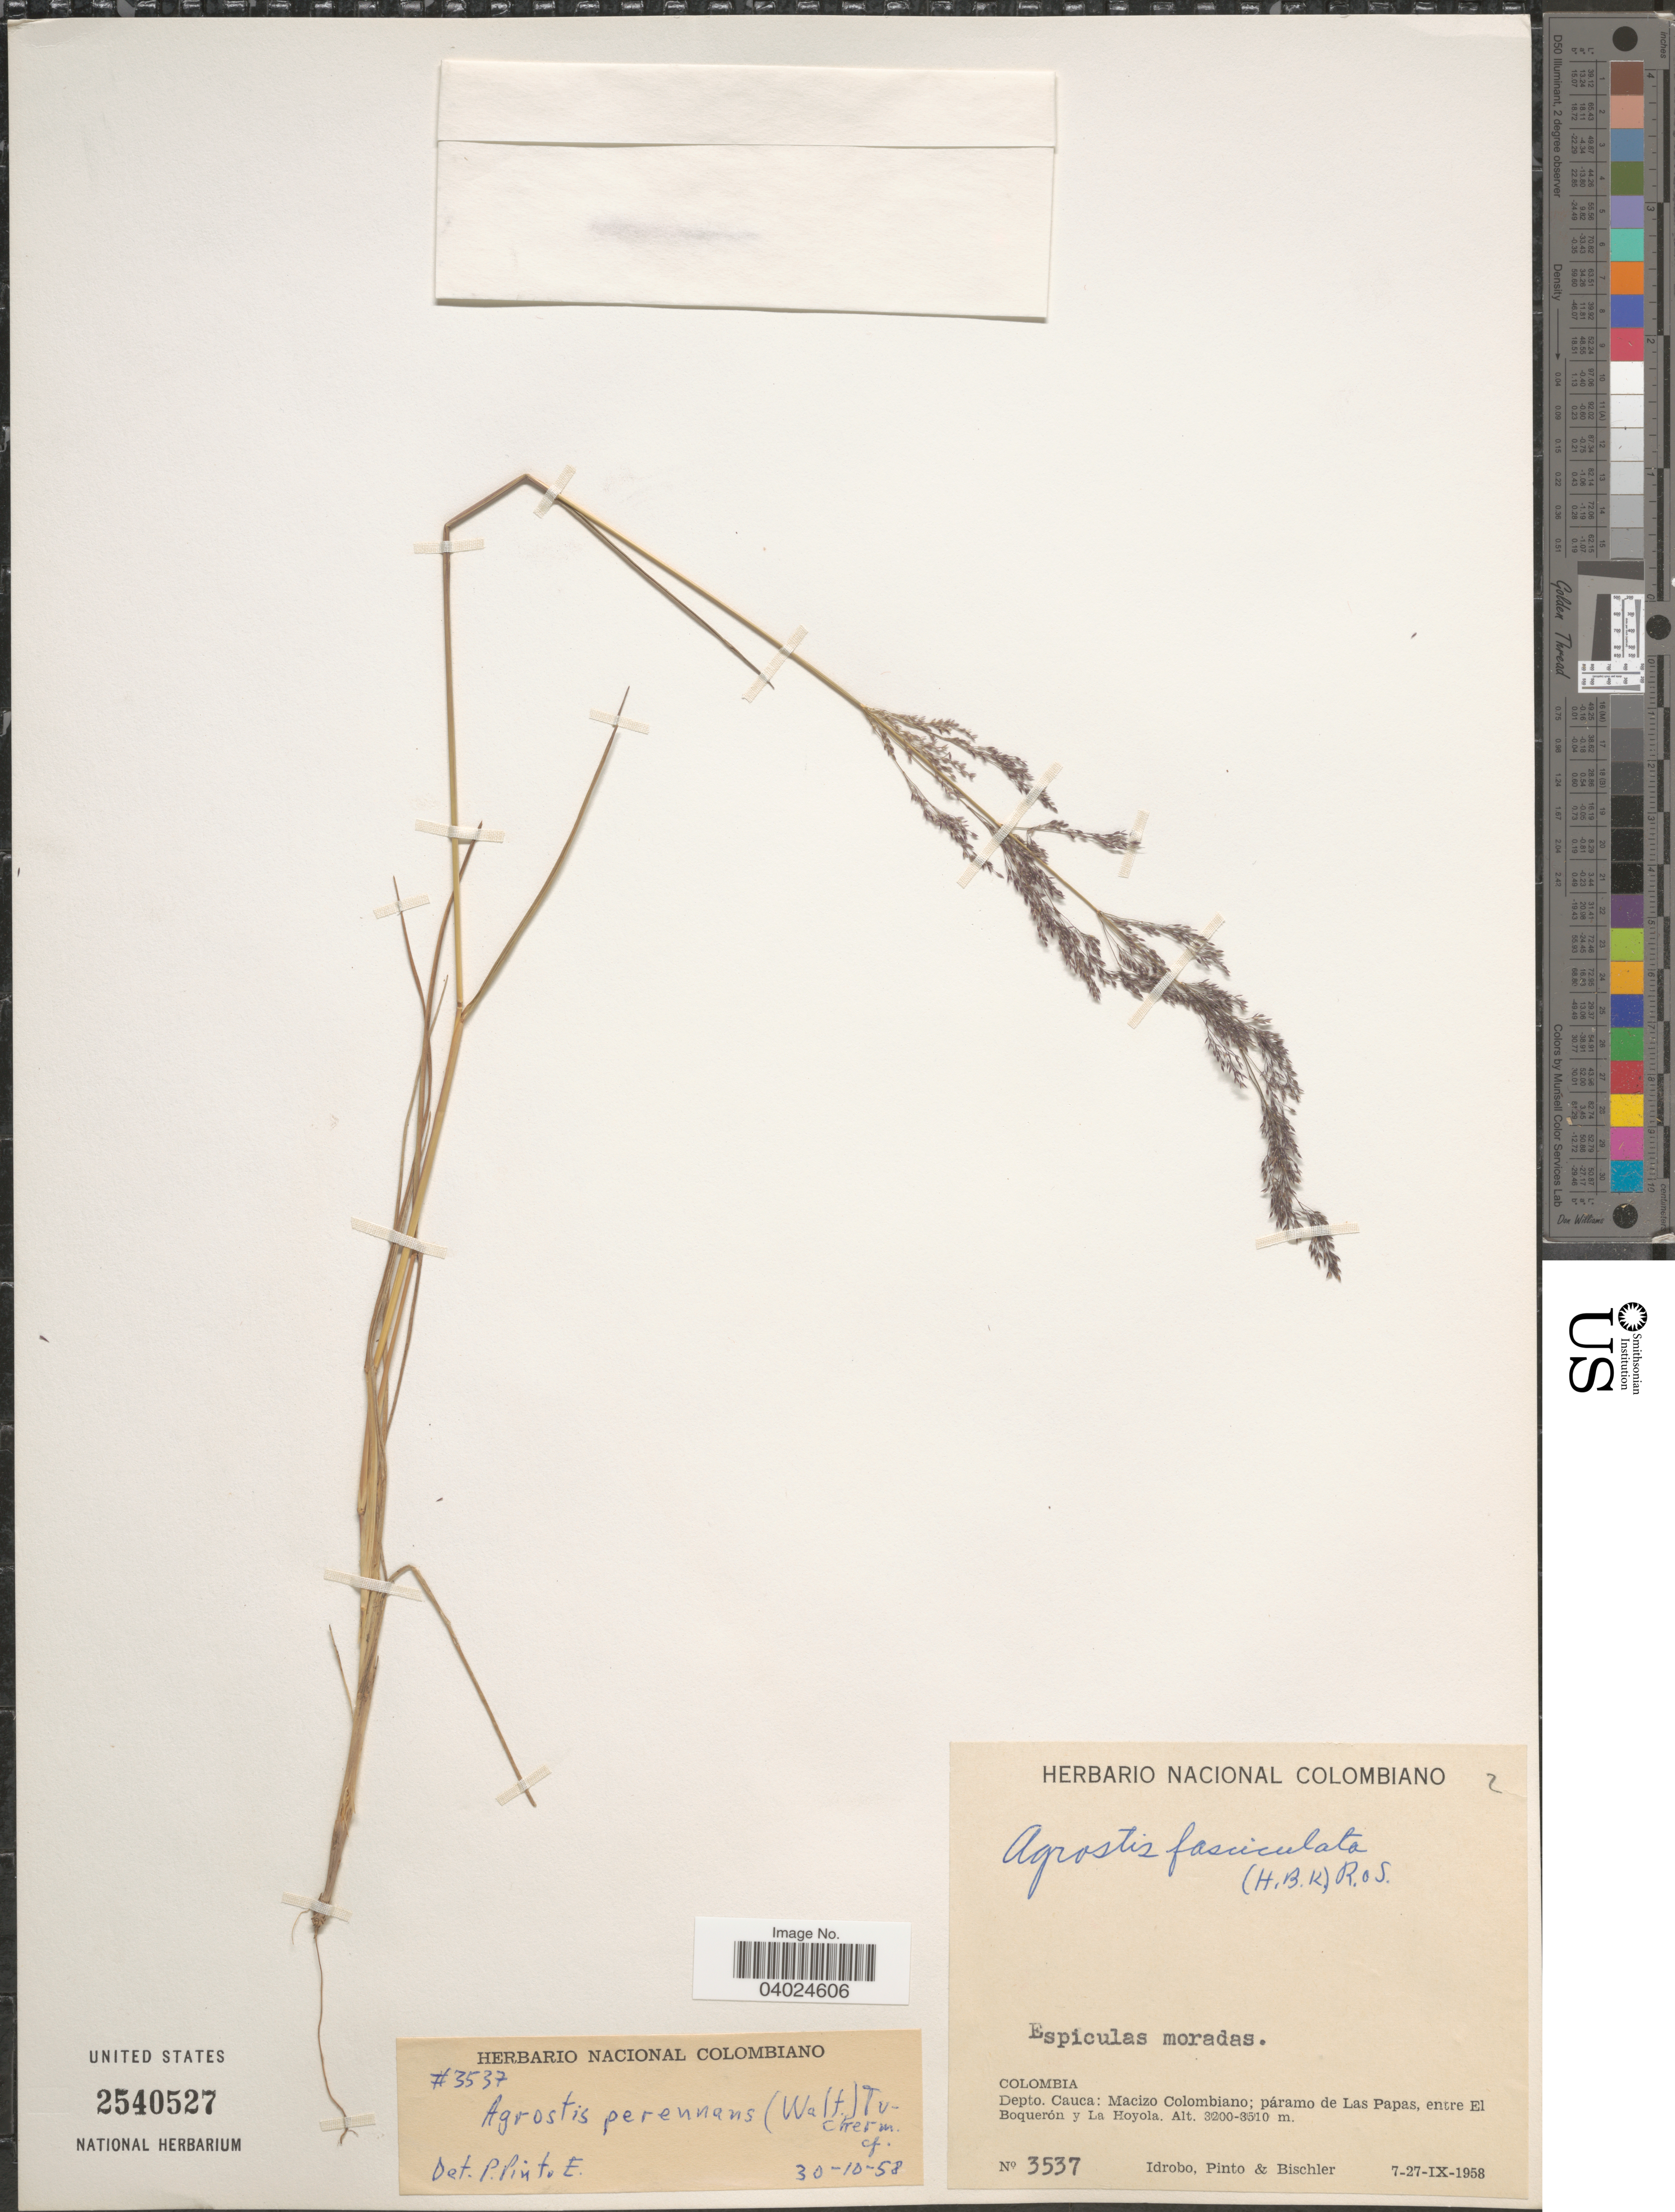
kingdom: Plantae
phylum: Tracheophyta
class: Liliopsida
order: Poales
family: Poaceae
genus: Agrostis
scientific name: Agrostis perennans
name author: (Walter) Tuck.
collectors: -- Idrobo, Pinto, -- & -. Bischler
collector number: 3537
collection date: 1958-09-07/1958-09-27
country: Colombia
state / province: Cauca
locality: Depto. Cauca: Macizo Colombiano; páramo de Las Papas, entre El Boquerón y La Hoyola.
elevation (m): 3200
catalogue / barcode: US 2540527